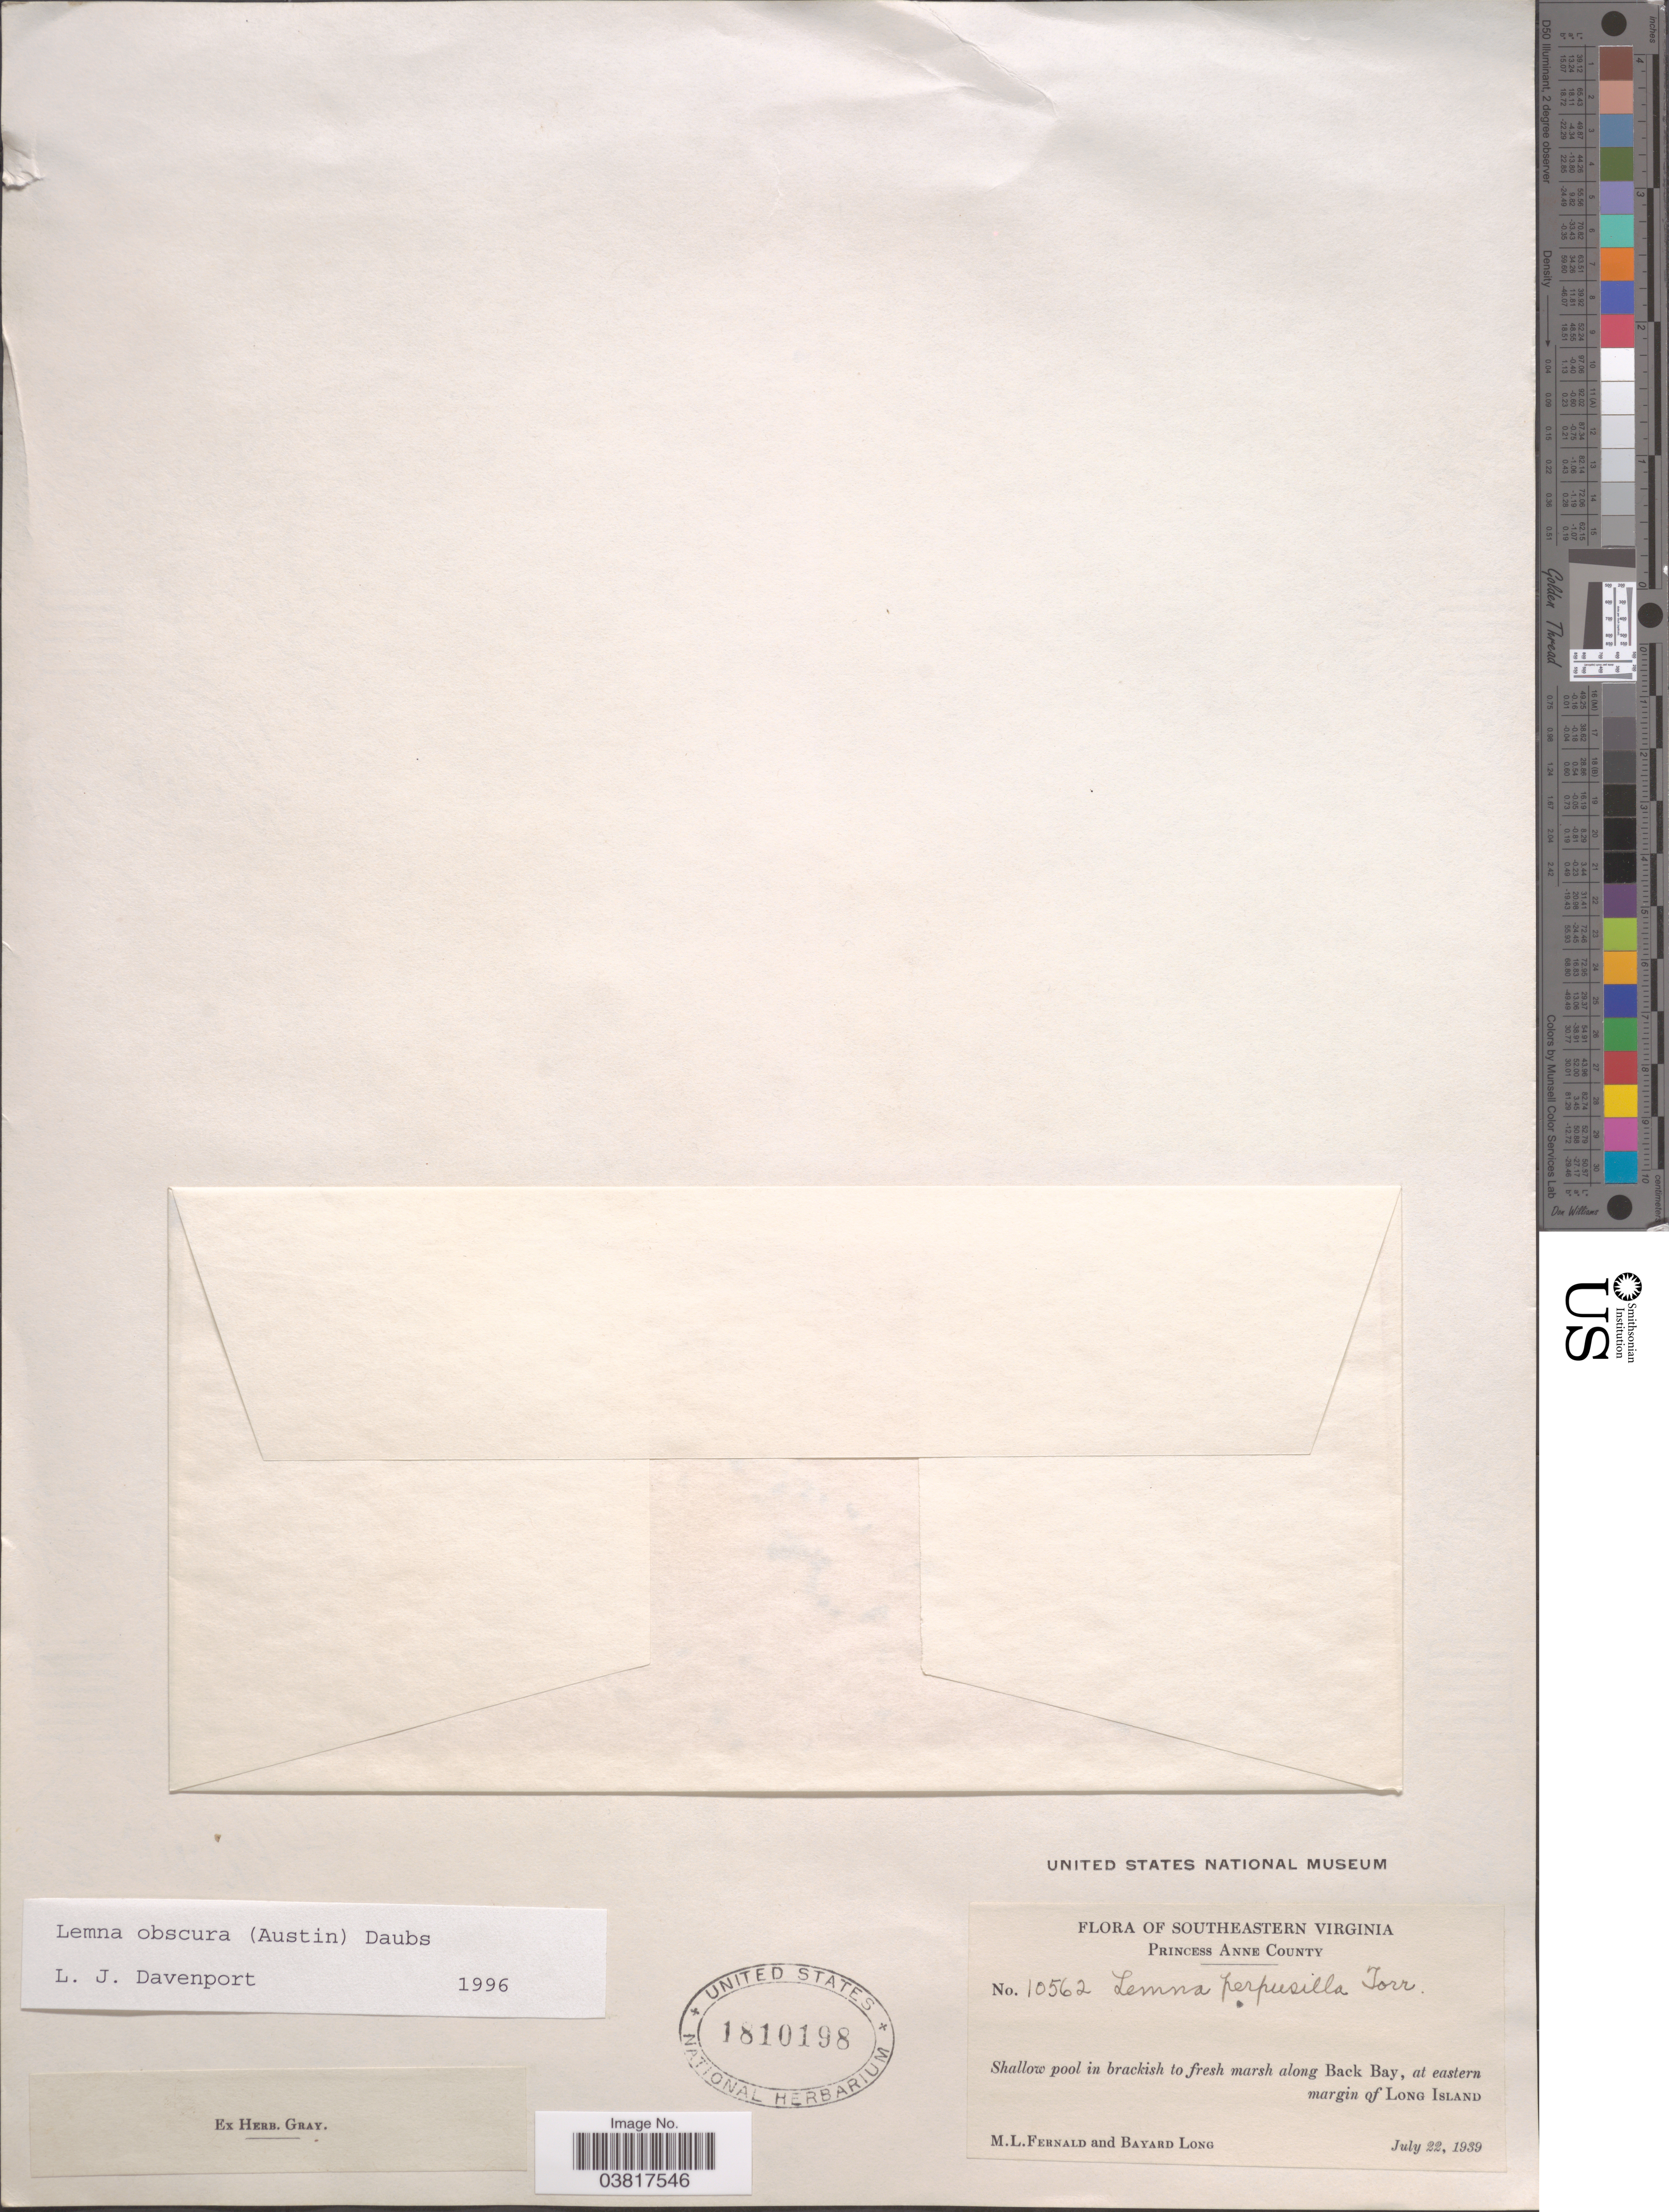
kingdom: Plantae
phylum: Tracheophyta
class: Liliopsida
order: Alismatales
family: Araceae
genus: Lemna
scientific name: Lemna obscura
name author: (Austin) Daubs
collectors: M. L. Fernald & B. Long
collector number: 10562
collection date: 1939-07-22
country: United States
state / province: Virginia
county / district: City of Virginia Beach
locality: Southeastern Virginia. Princess Anne County. Along Back Bay, at eastern margin of Long Island.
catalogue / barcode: US 1810198